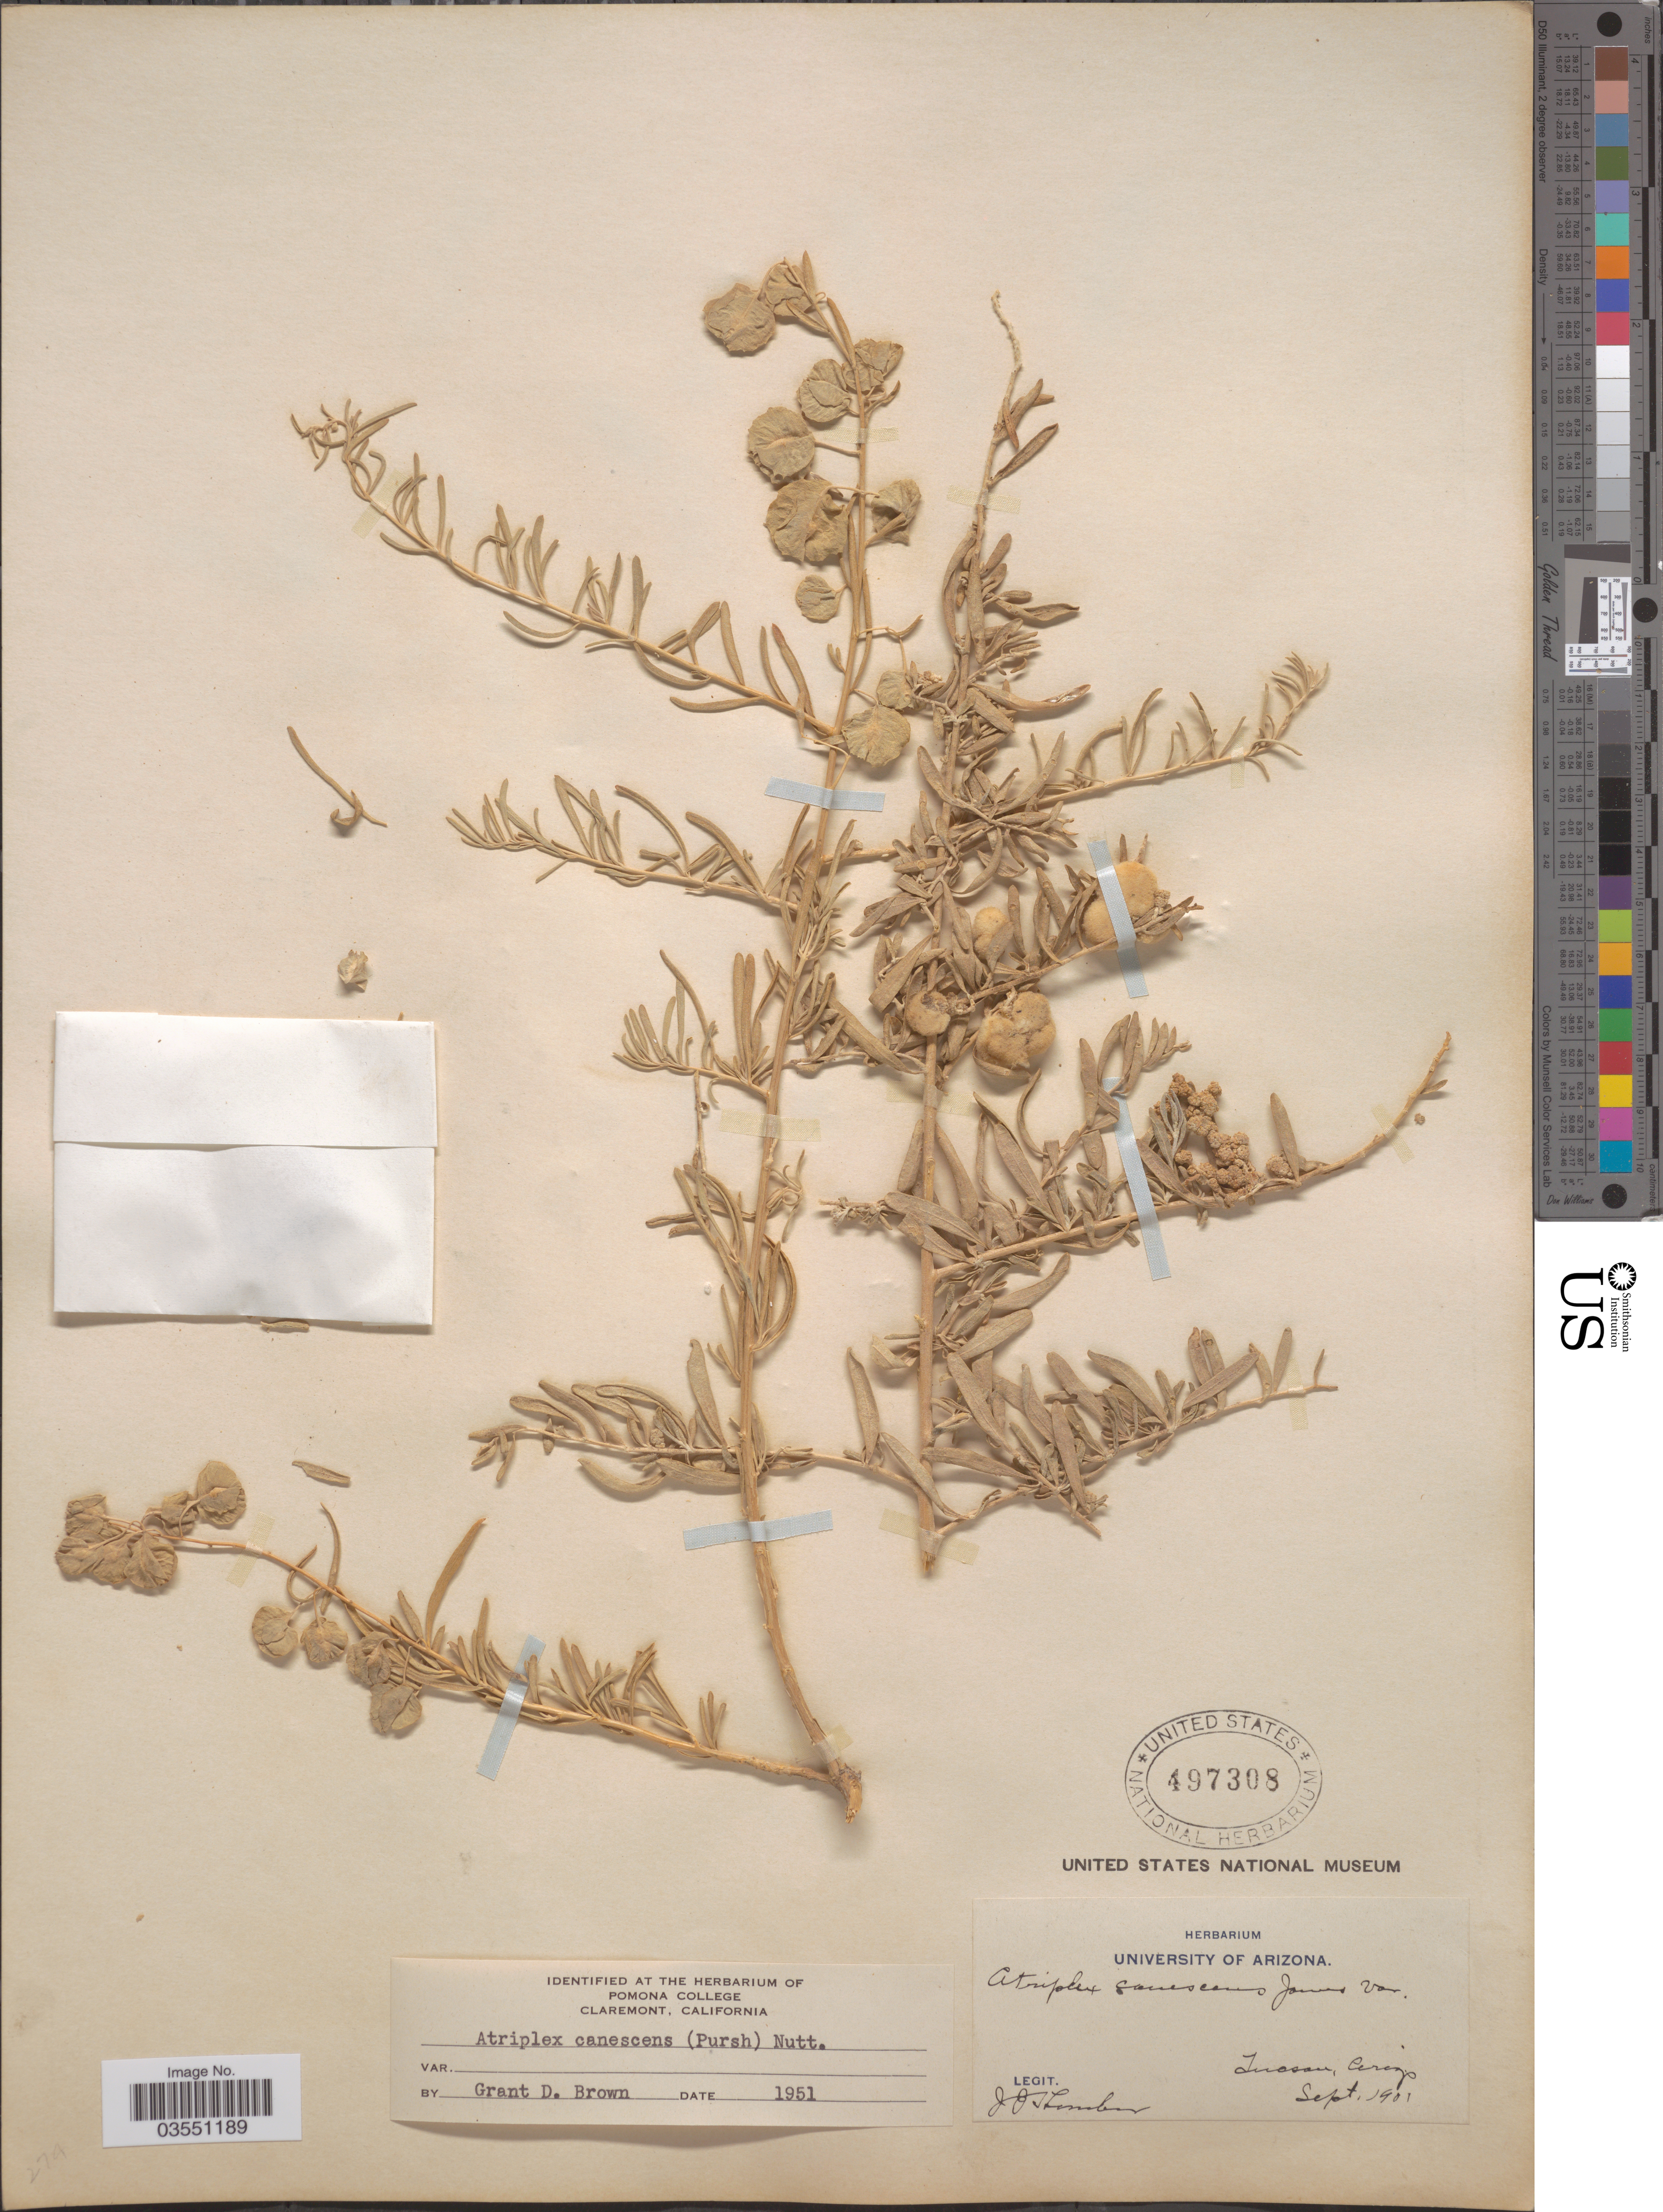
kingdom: Plantae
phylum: Tracheophyta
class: Magnoliopsida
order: Caryophyllales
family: Amaranthaceae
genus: Atriplex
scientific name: Atriplex canescens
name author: (Pursh) Nutt.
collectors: J. Thornber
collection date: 1901-09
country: United States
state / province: Arizona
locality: Tucson.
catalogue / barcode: US 497308